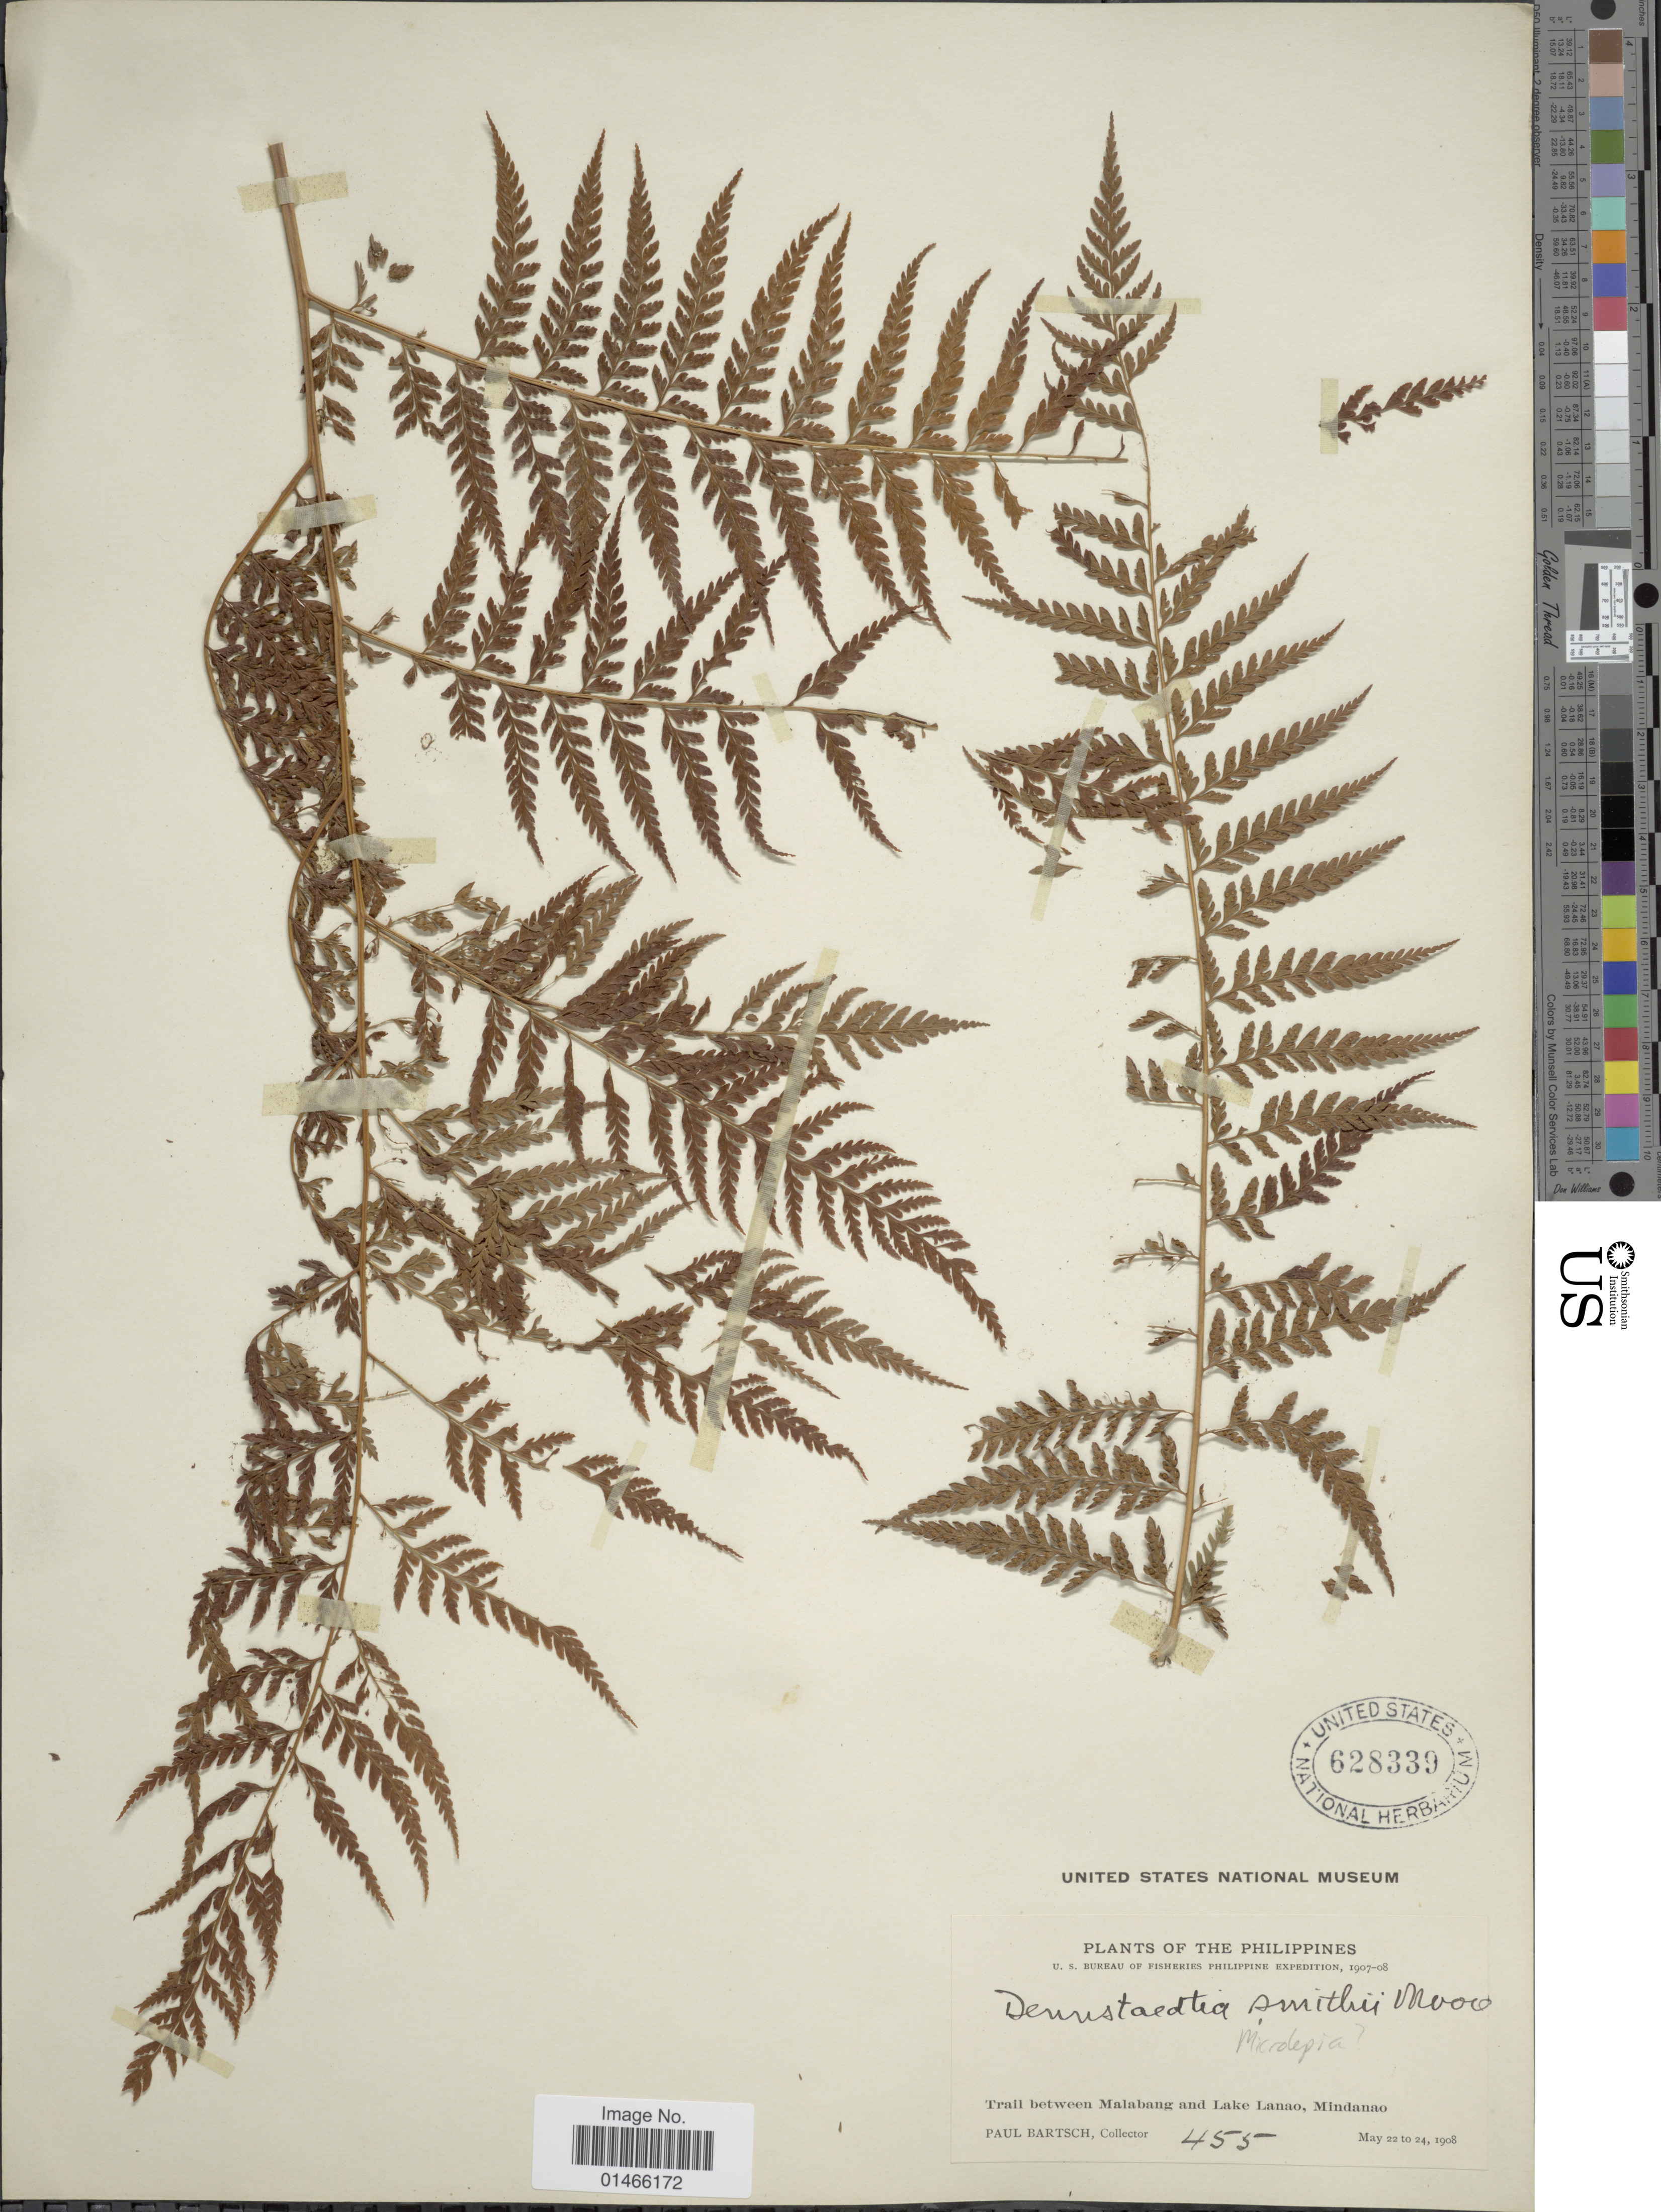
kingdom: Plantae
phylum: Tracheophyta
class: Polypodiopsida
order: Polypodiales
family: Dennstaedtiaceae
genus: Microlepia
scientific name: Microlepia sp.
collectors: P. Bartsch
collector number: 455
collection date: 1908-05-22/1908-05-24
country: Philippines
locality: Trail between Malabang and Lake Lanao, Mindanao.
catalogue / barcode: US 628339